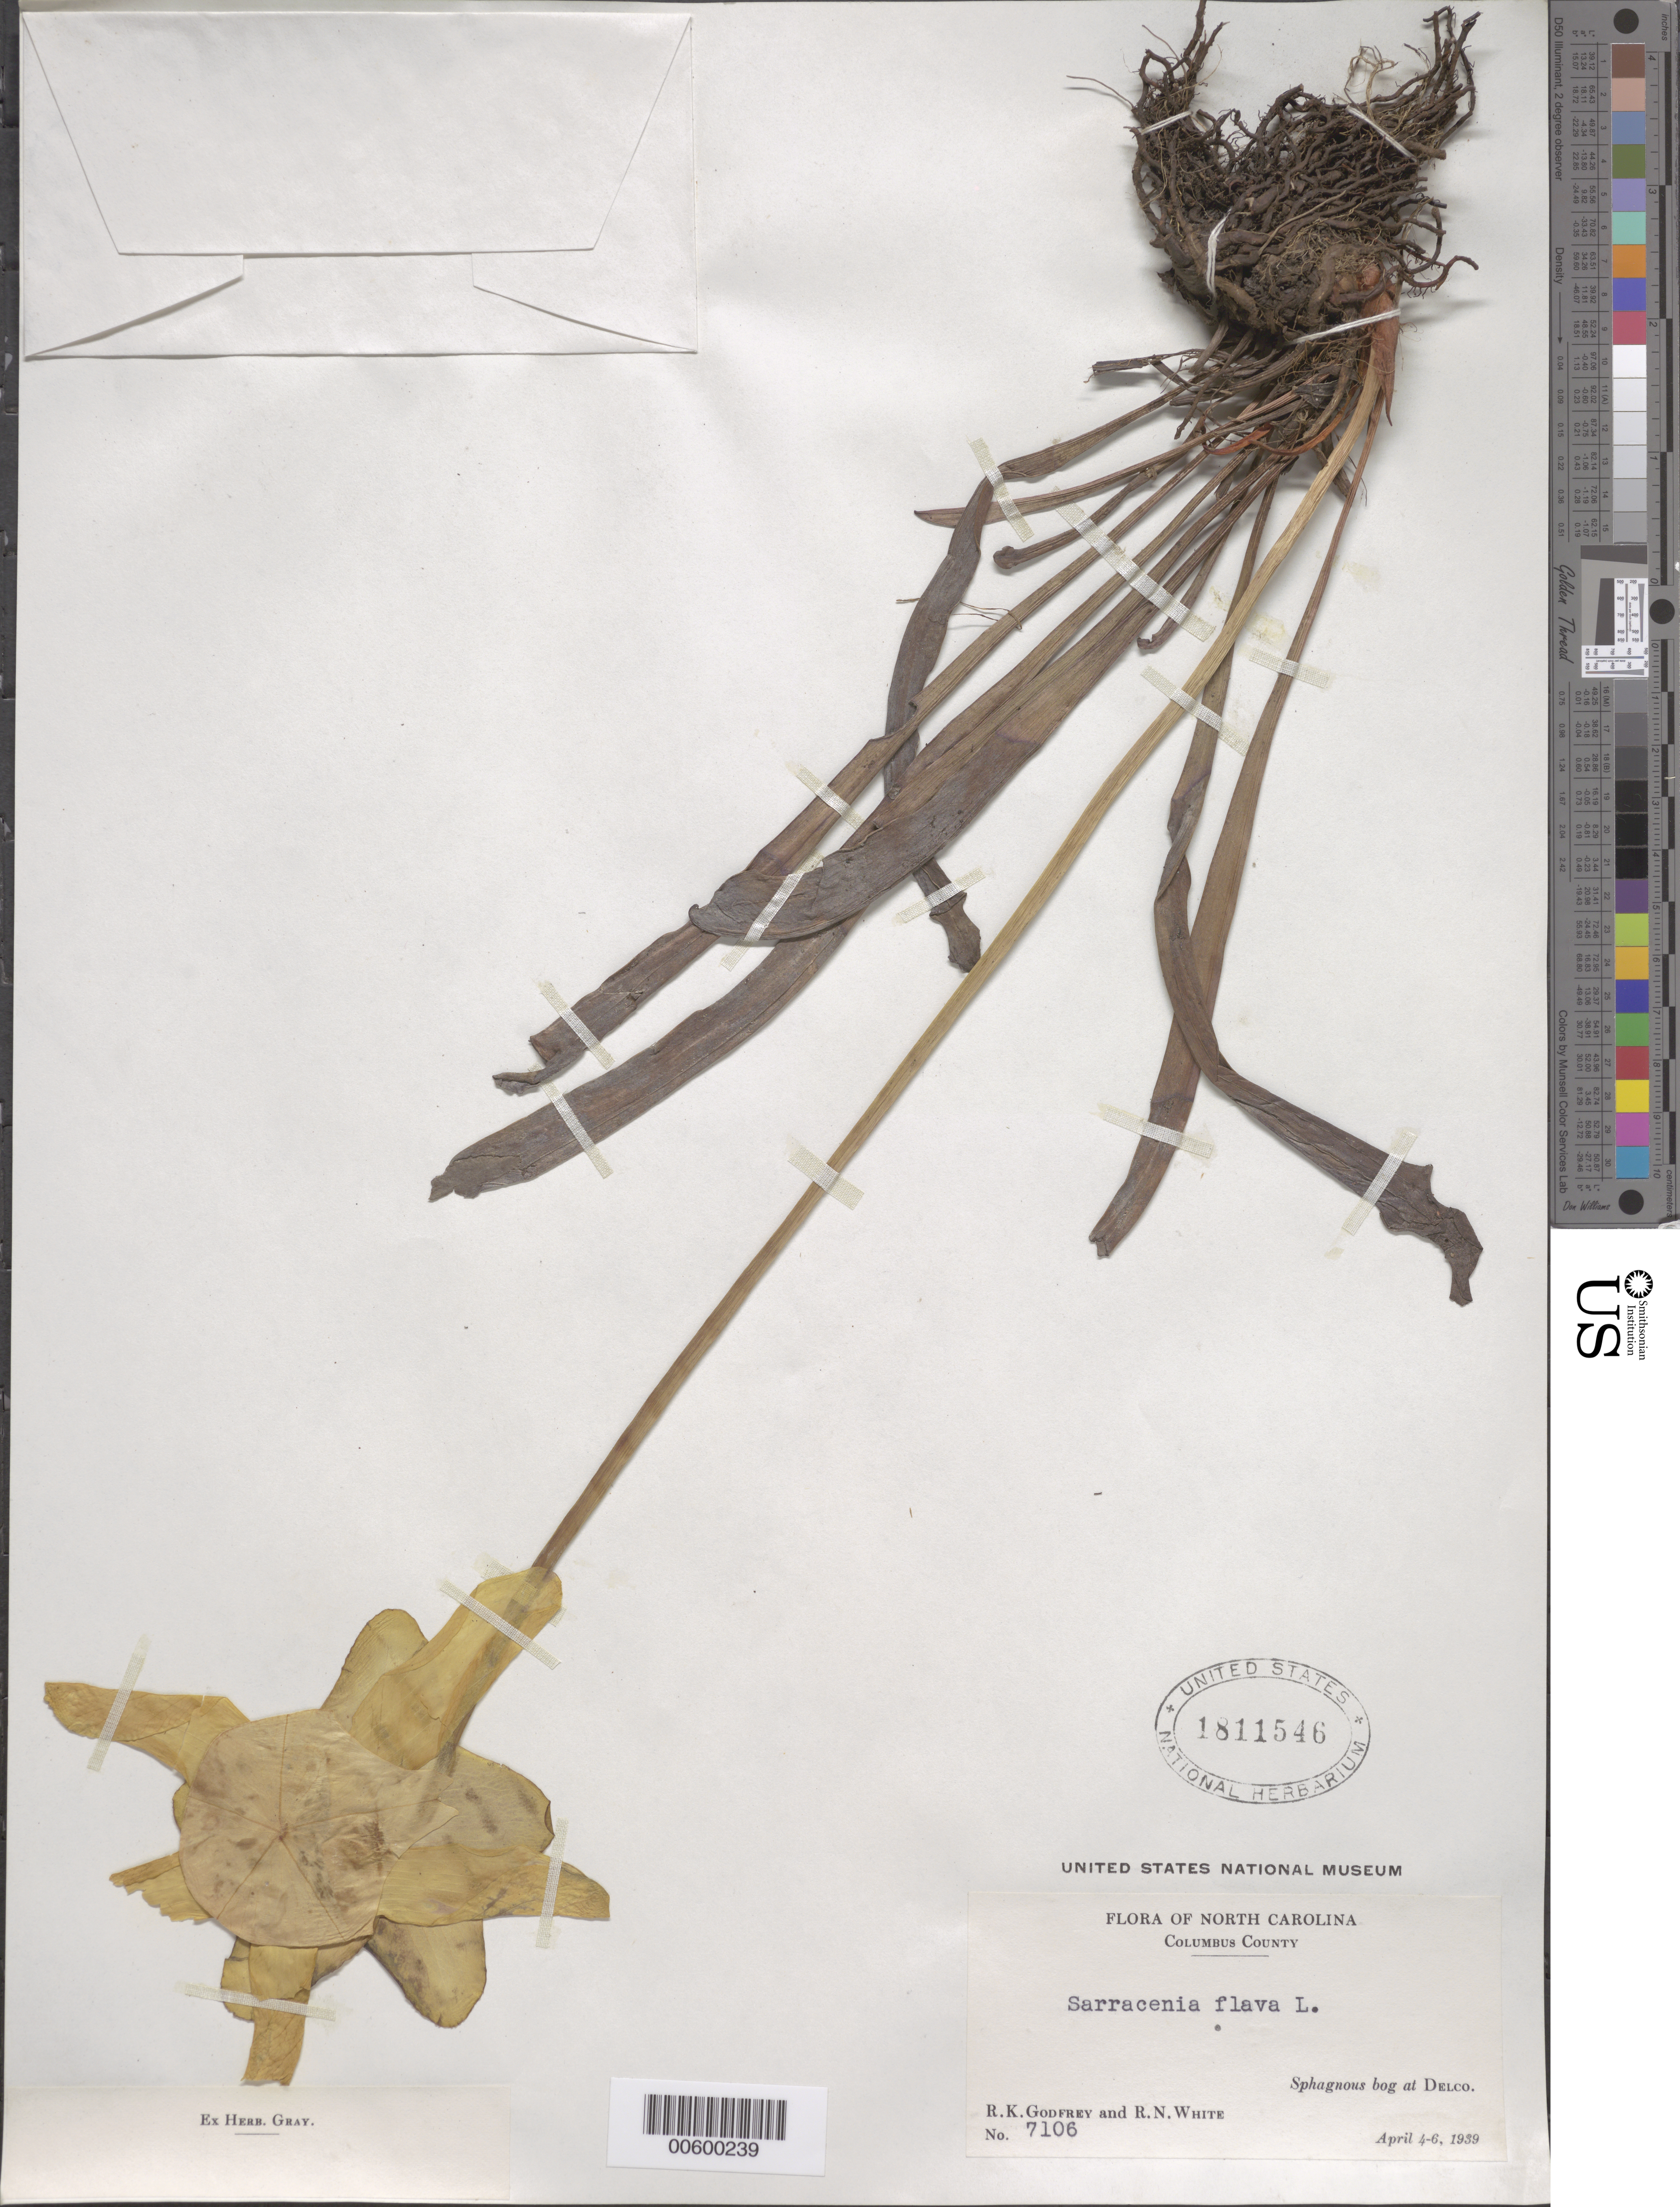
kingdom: Plantae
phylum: Tracheophyta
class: Magnoliopsida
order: Ericales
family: Sarraceniaceae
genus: Sarracenia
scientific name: Sarracenia flava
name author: L.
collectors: R. K. Godfrey & R. N. White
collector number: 7106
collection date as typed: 04 Apr 1939 to 06 Apr 1939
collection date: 1939-04-04/1939-04-06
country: United States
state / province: North Carolina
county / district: Columbus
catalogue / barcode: US 1811546